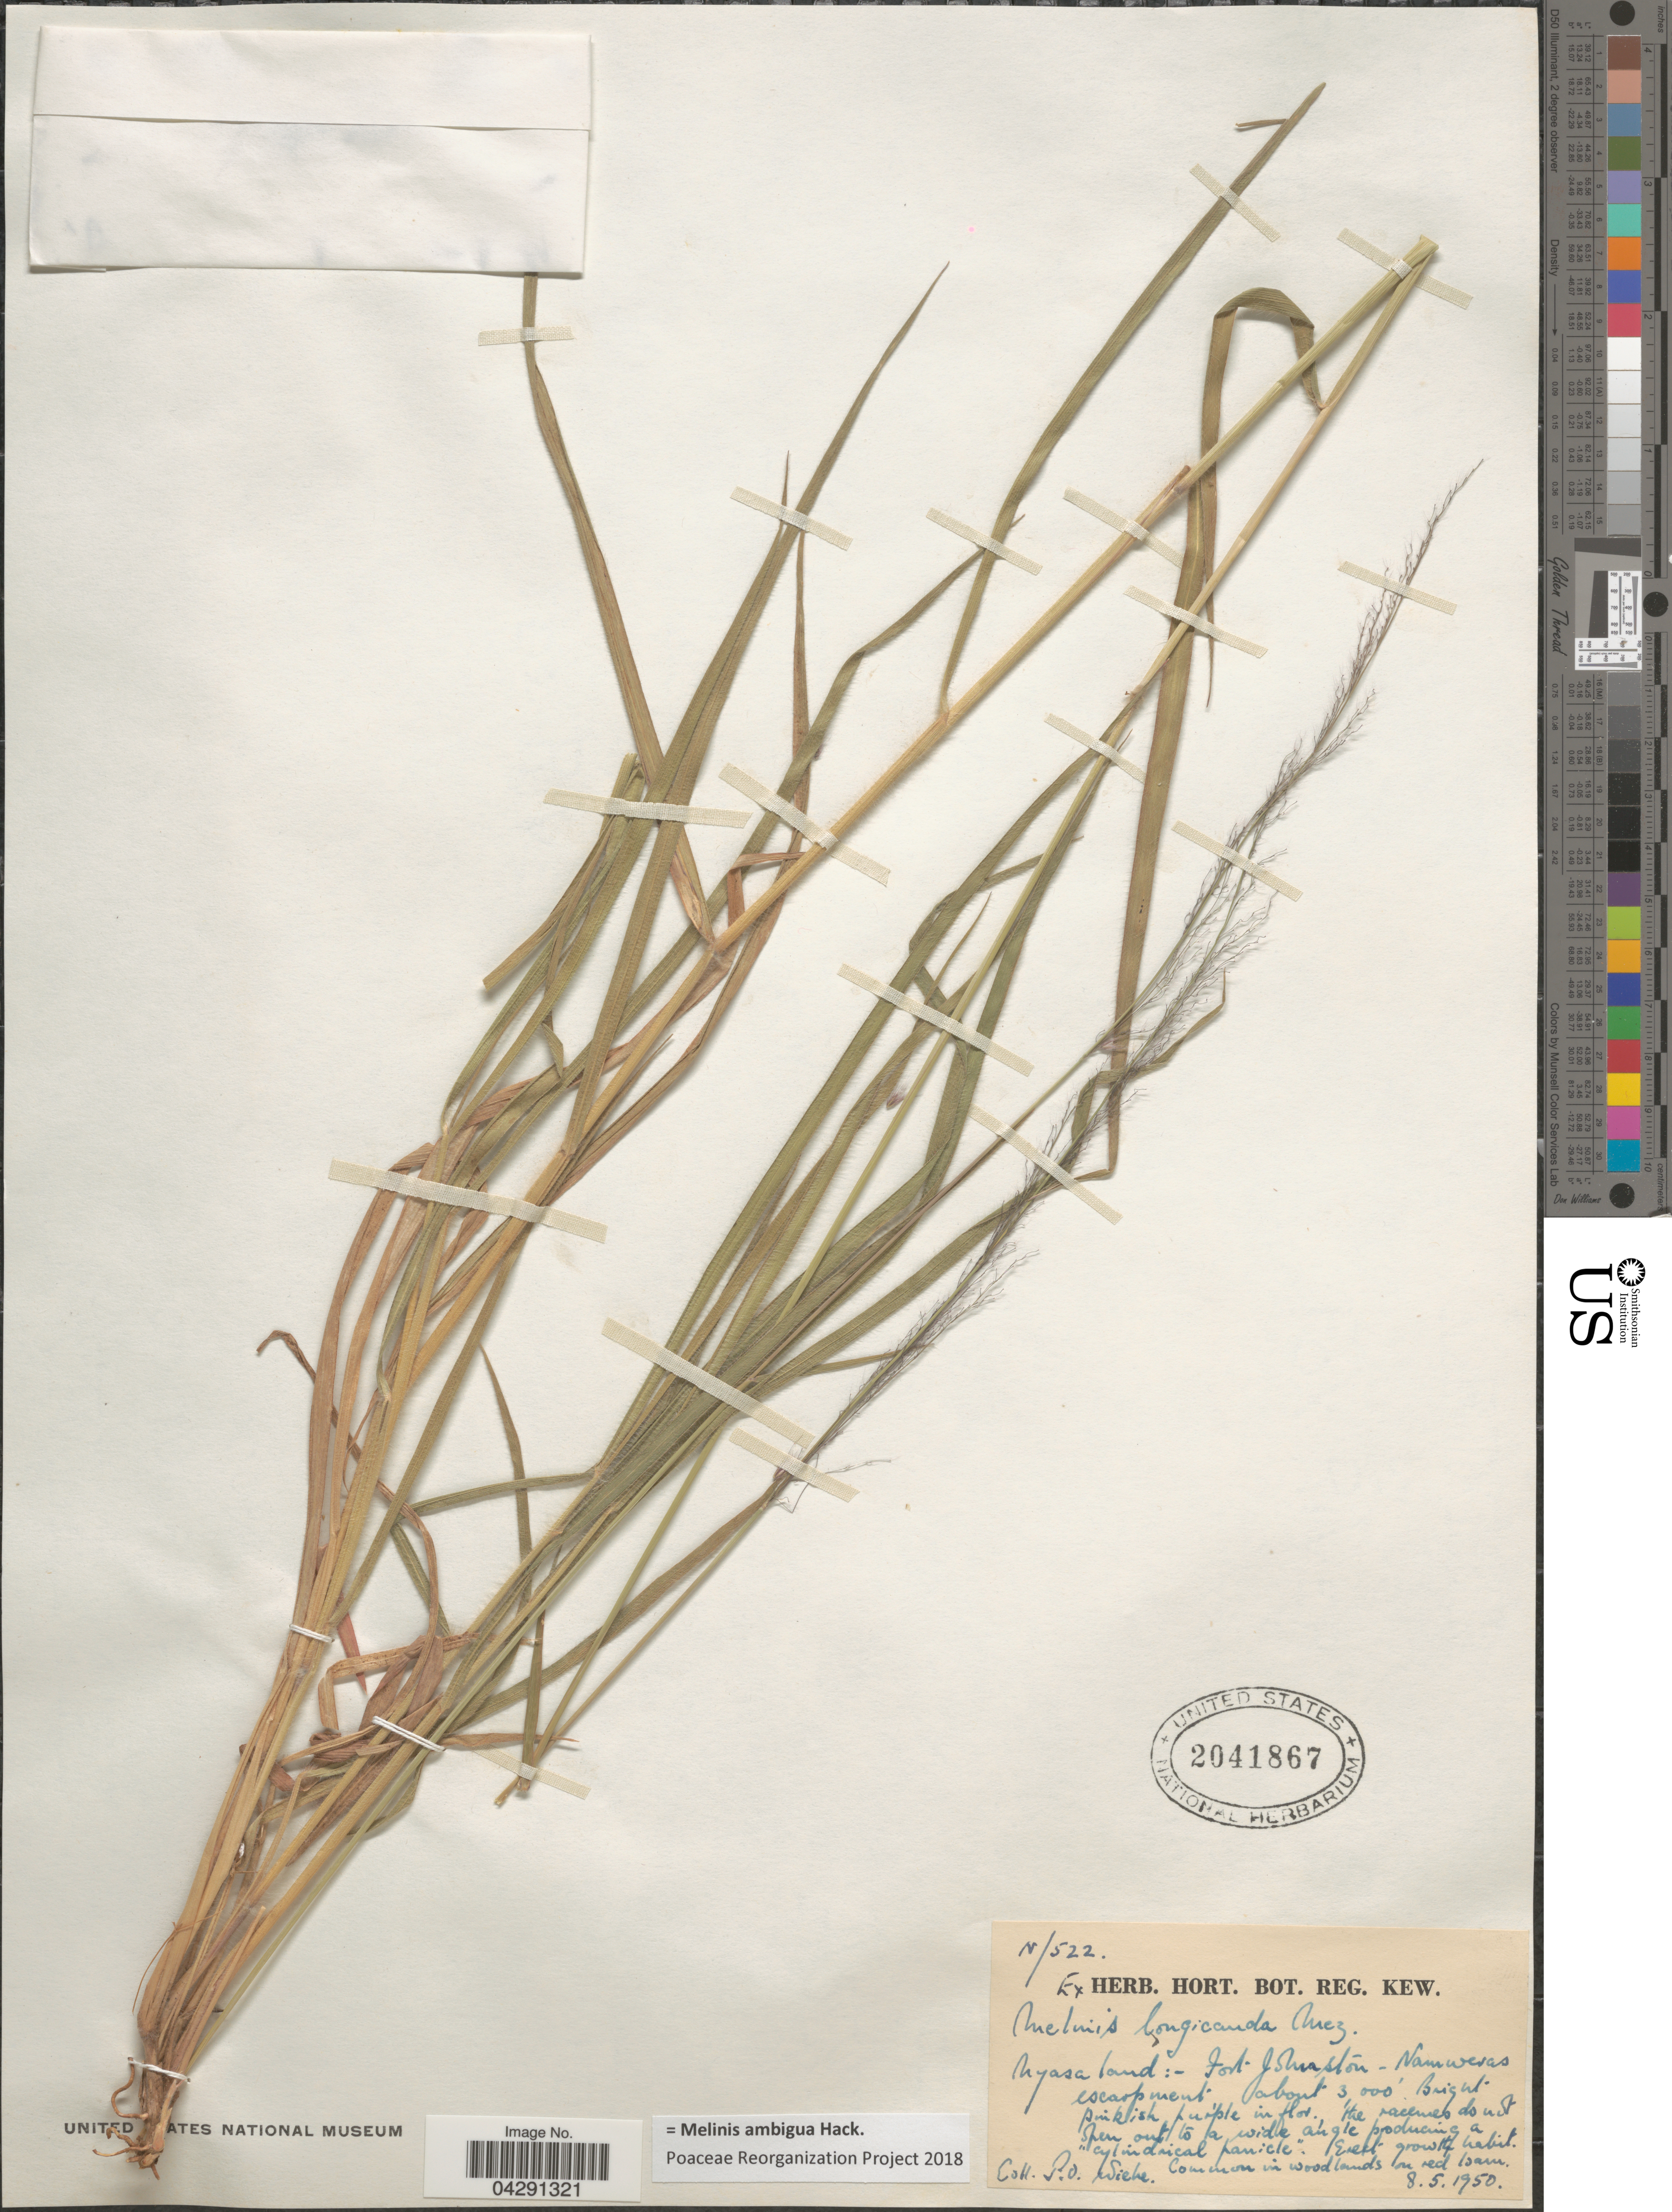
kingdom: Plantae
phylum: Tracheophyta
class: Liliopsida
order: Poales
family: Poaceae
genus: Melinis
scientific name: Melinis ambigua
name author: Hack.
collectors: P. Wiehe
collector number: N/522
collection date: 1950-05-08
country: Malawi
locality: Nyasaland: Fort Johnston-Namweras escarpment.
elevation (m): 914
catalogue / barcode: US 2041867